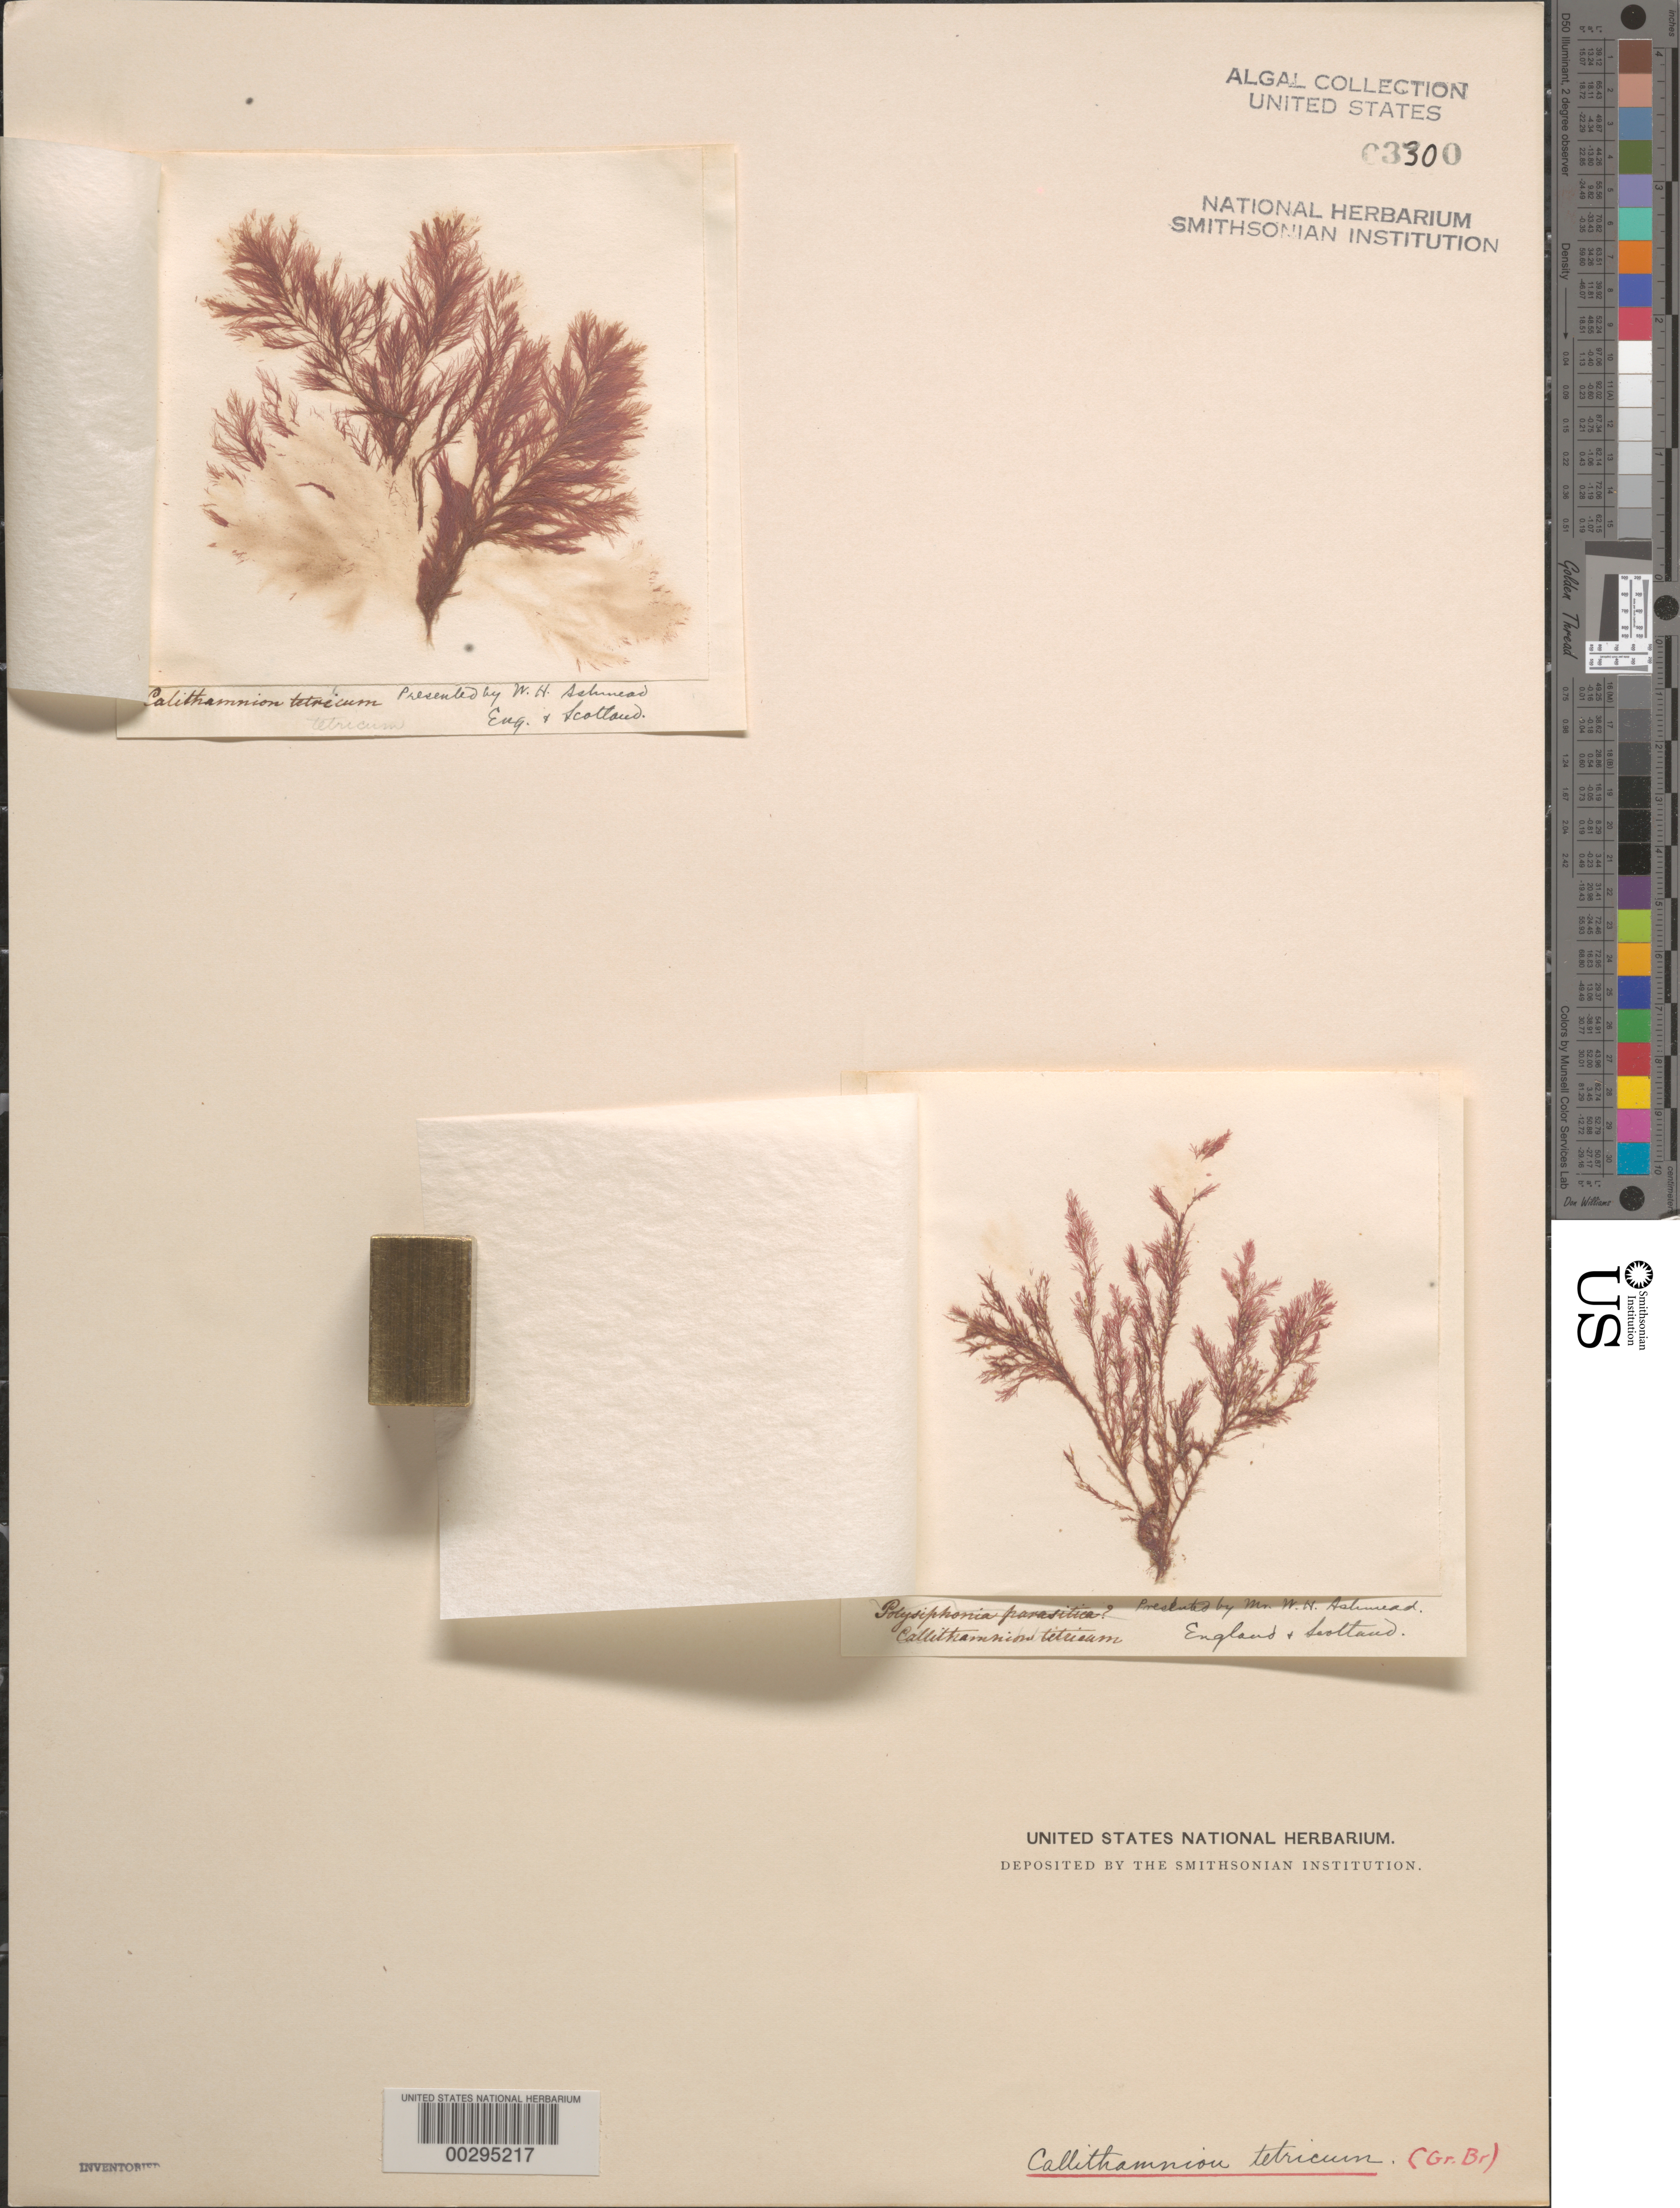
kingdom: Plantae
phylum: Rhodophyta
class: Florideophyceae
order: Ceramiales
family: Callithamniaceae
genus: Callithamnion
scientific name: Callithamnion tetricum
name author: (Dillwyn) S.F. Gray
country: United Kingdom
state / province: England / Scotland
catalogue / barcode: US 3300